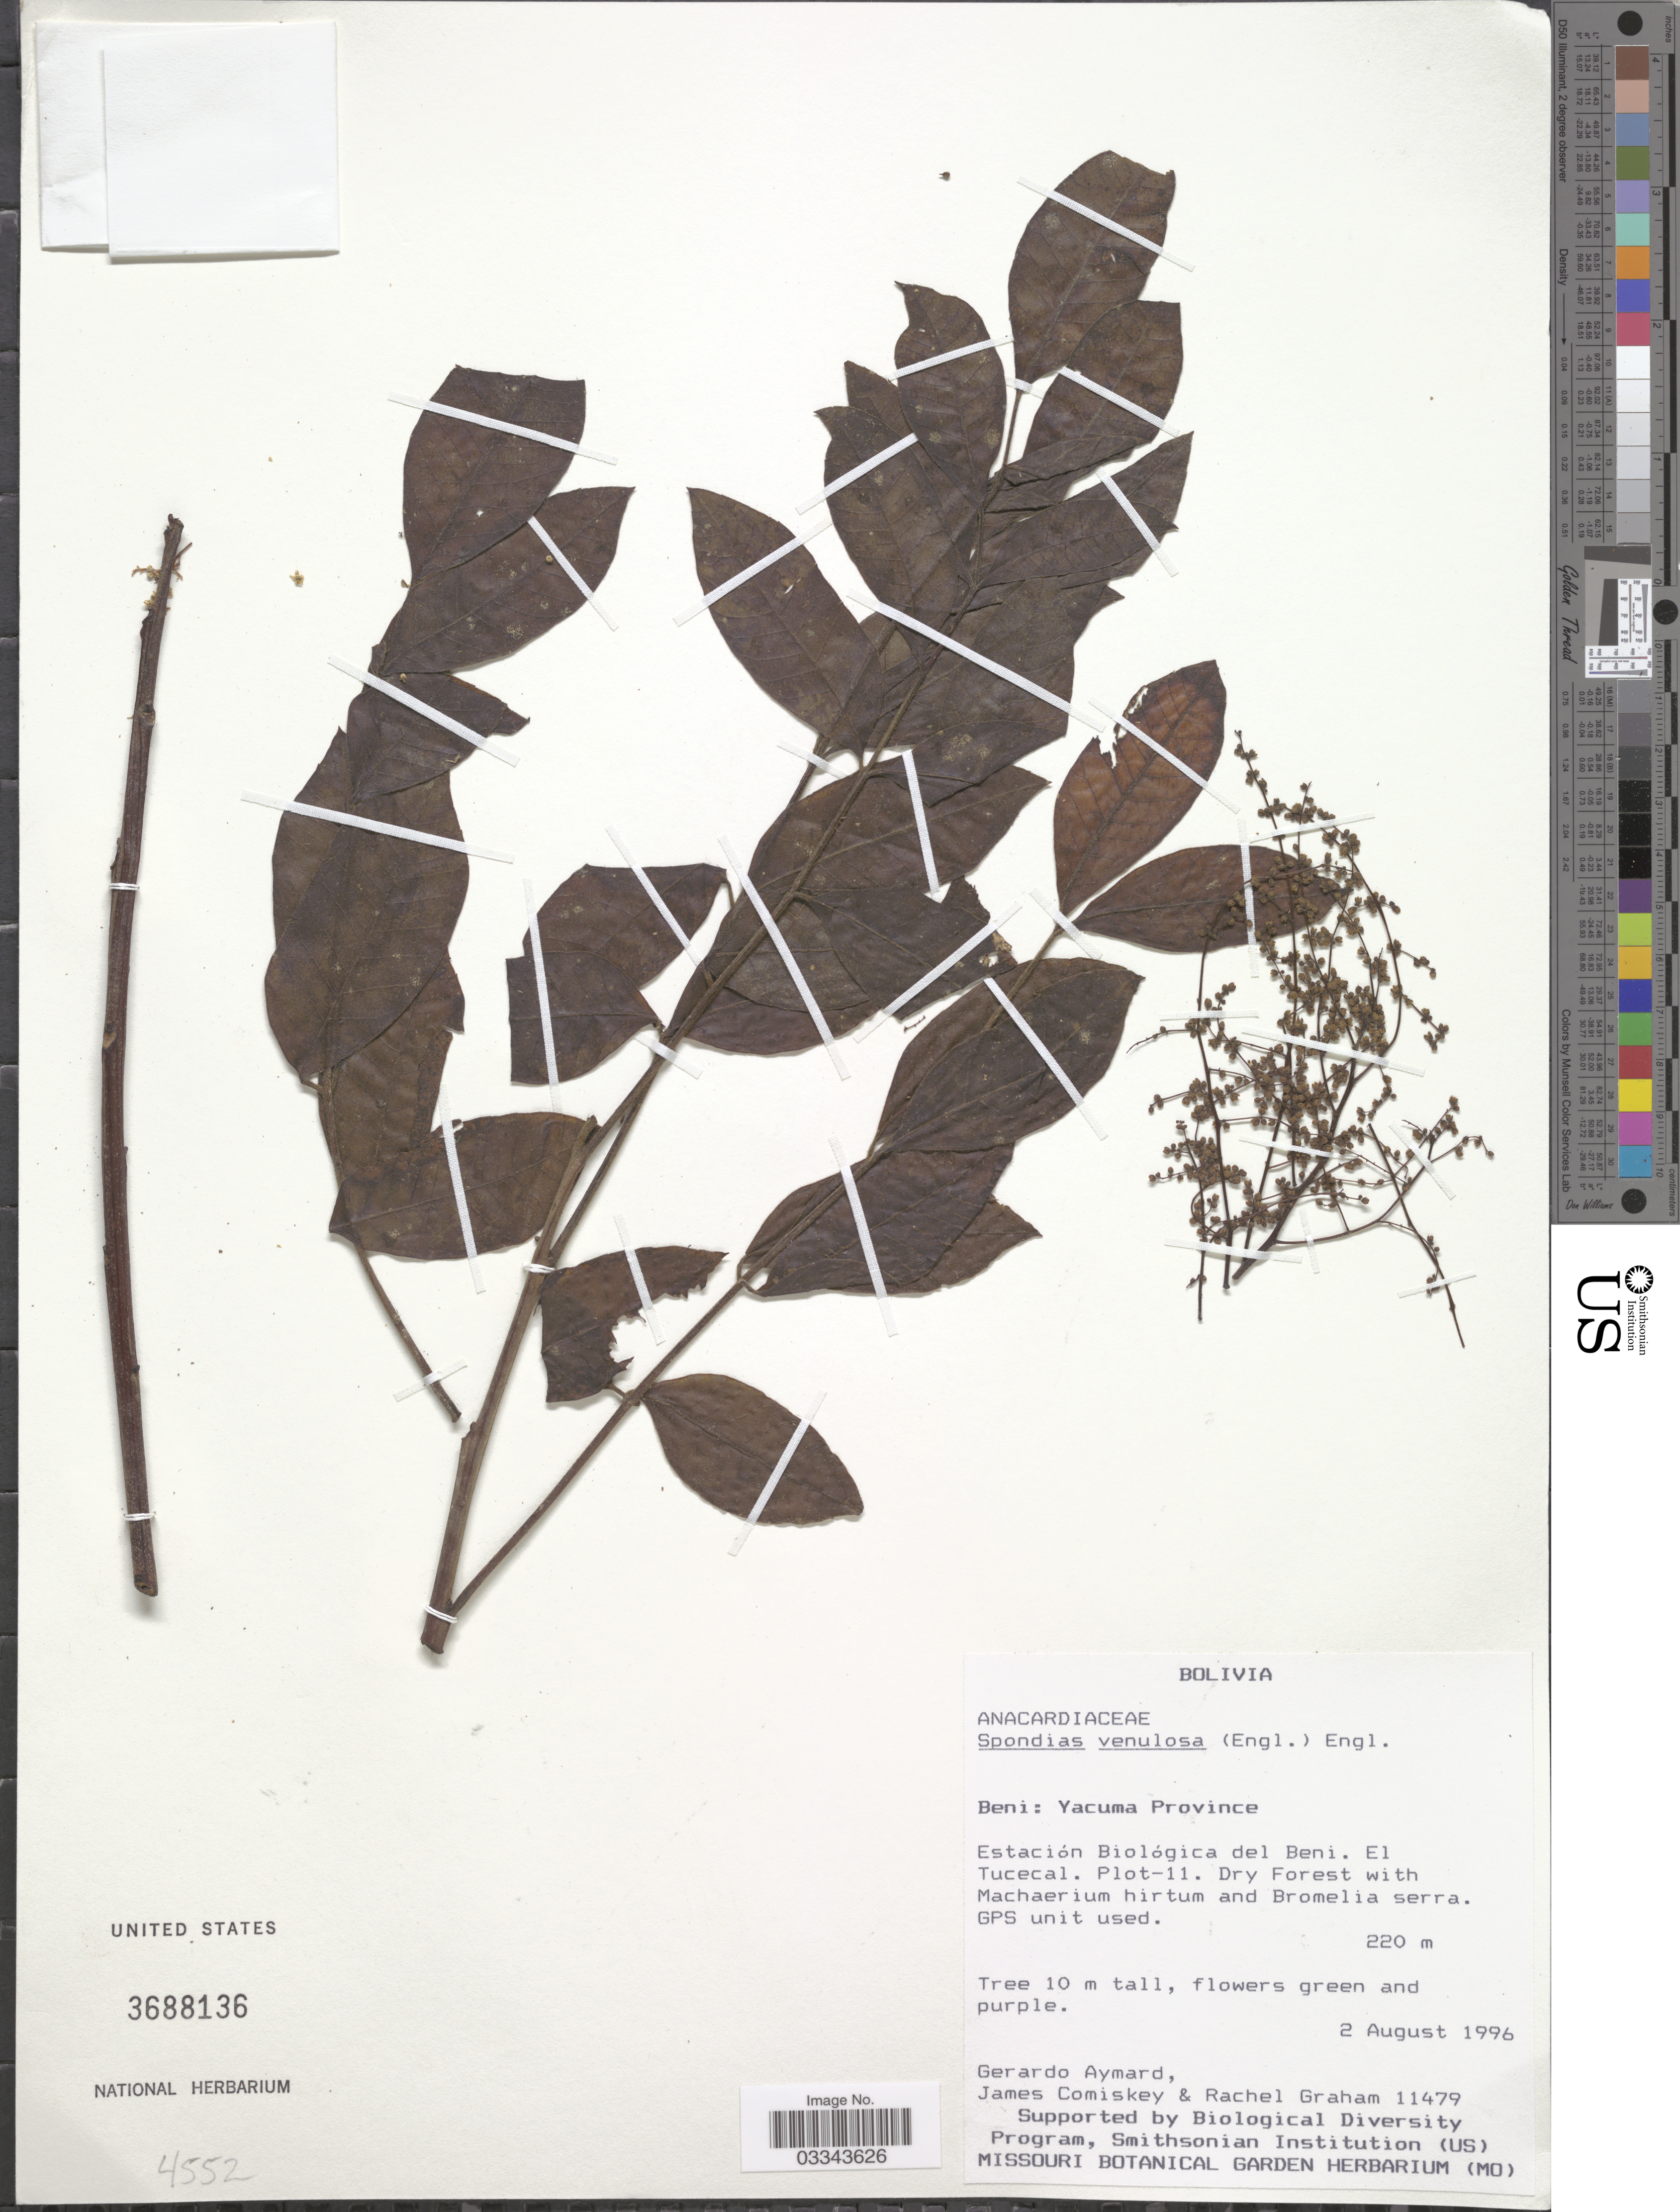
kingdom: Plantae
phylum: Tracheophyta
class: Magnoliopsida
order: Sapindales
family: Anacardiaceae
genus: Astronium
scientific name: Astronium urundeuva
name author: (Allemão) Engl.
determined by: Mitchell, John D.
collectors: G. A. Aymard, J. A. Comiskey & R. Graham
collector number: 11479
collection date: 1996-08-02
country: Bolivia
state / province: Beni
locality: Yacuma Province, Estación Biológica del Beni. El Tucecal. Plot-11.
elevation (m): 220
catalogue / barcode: US 3688136